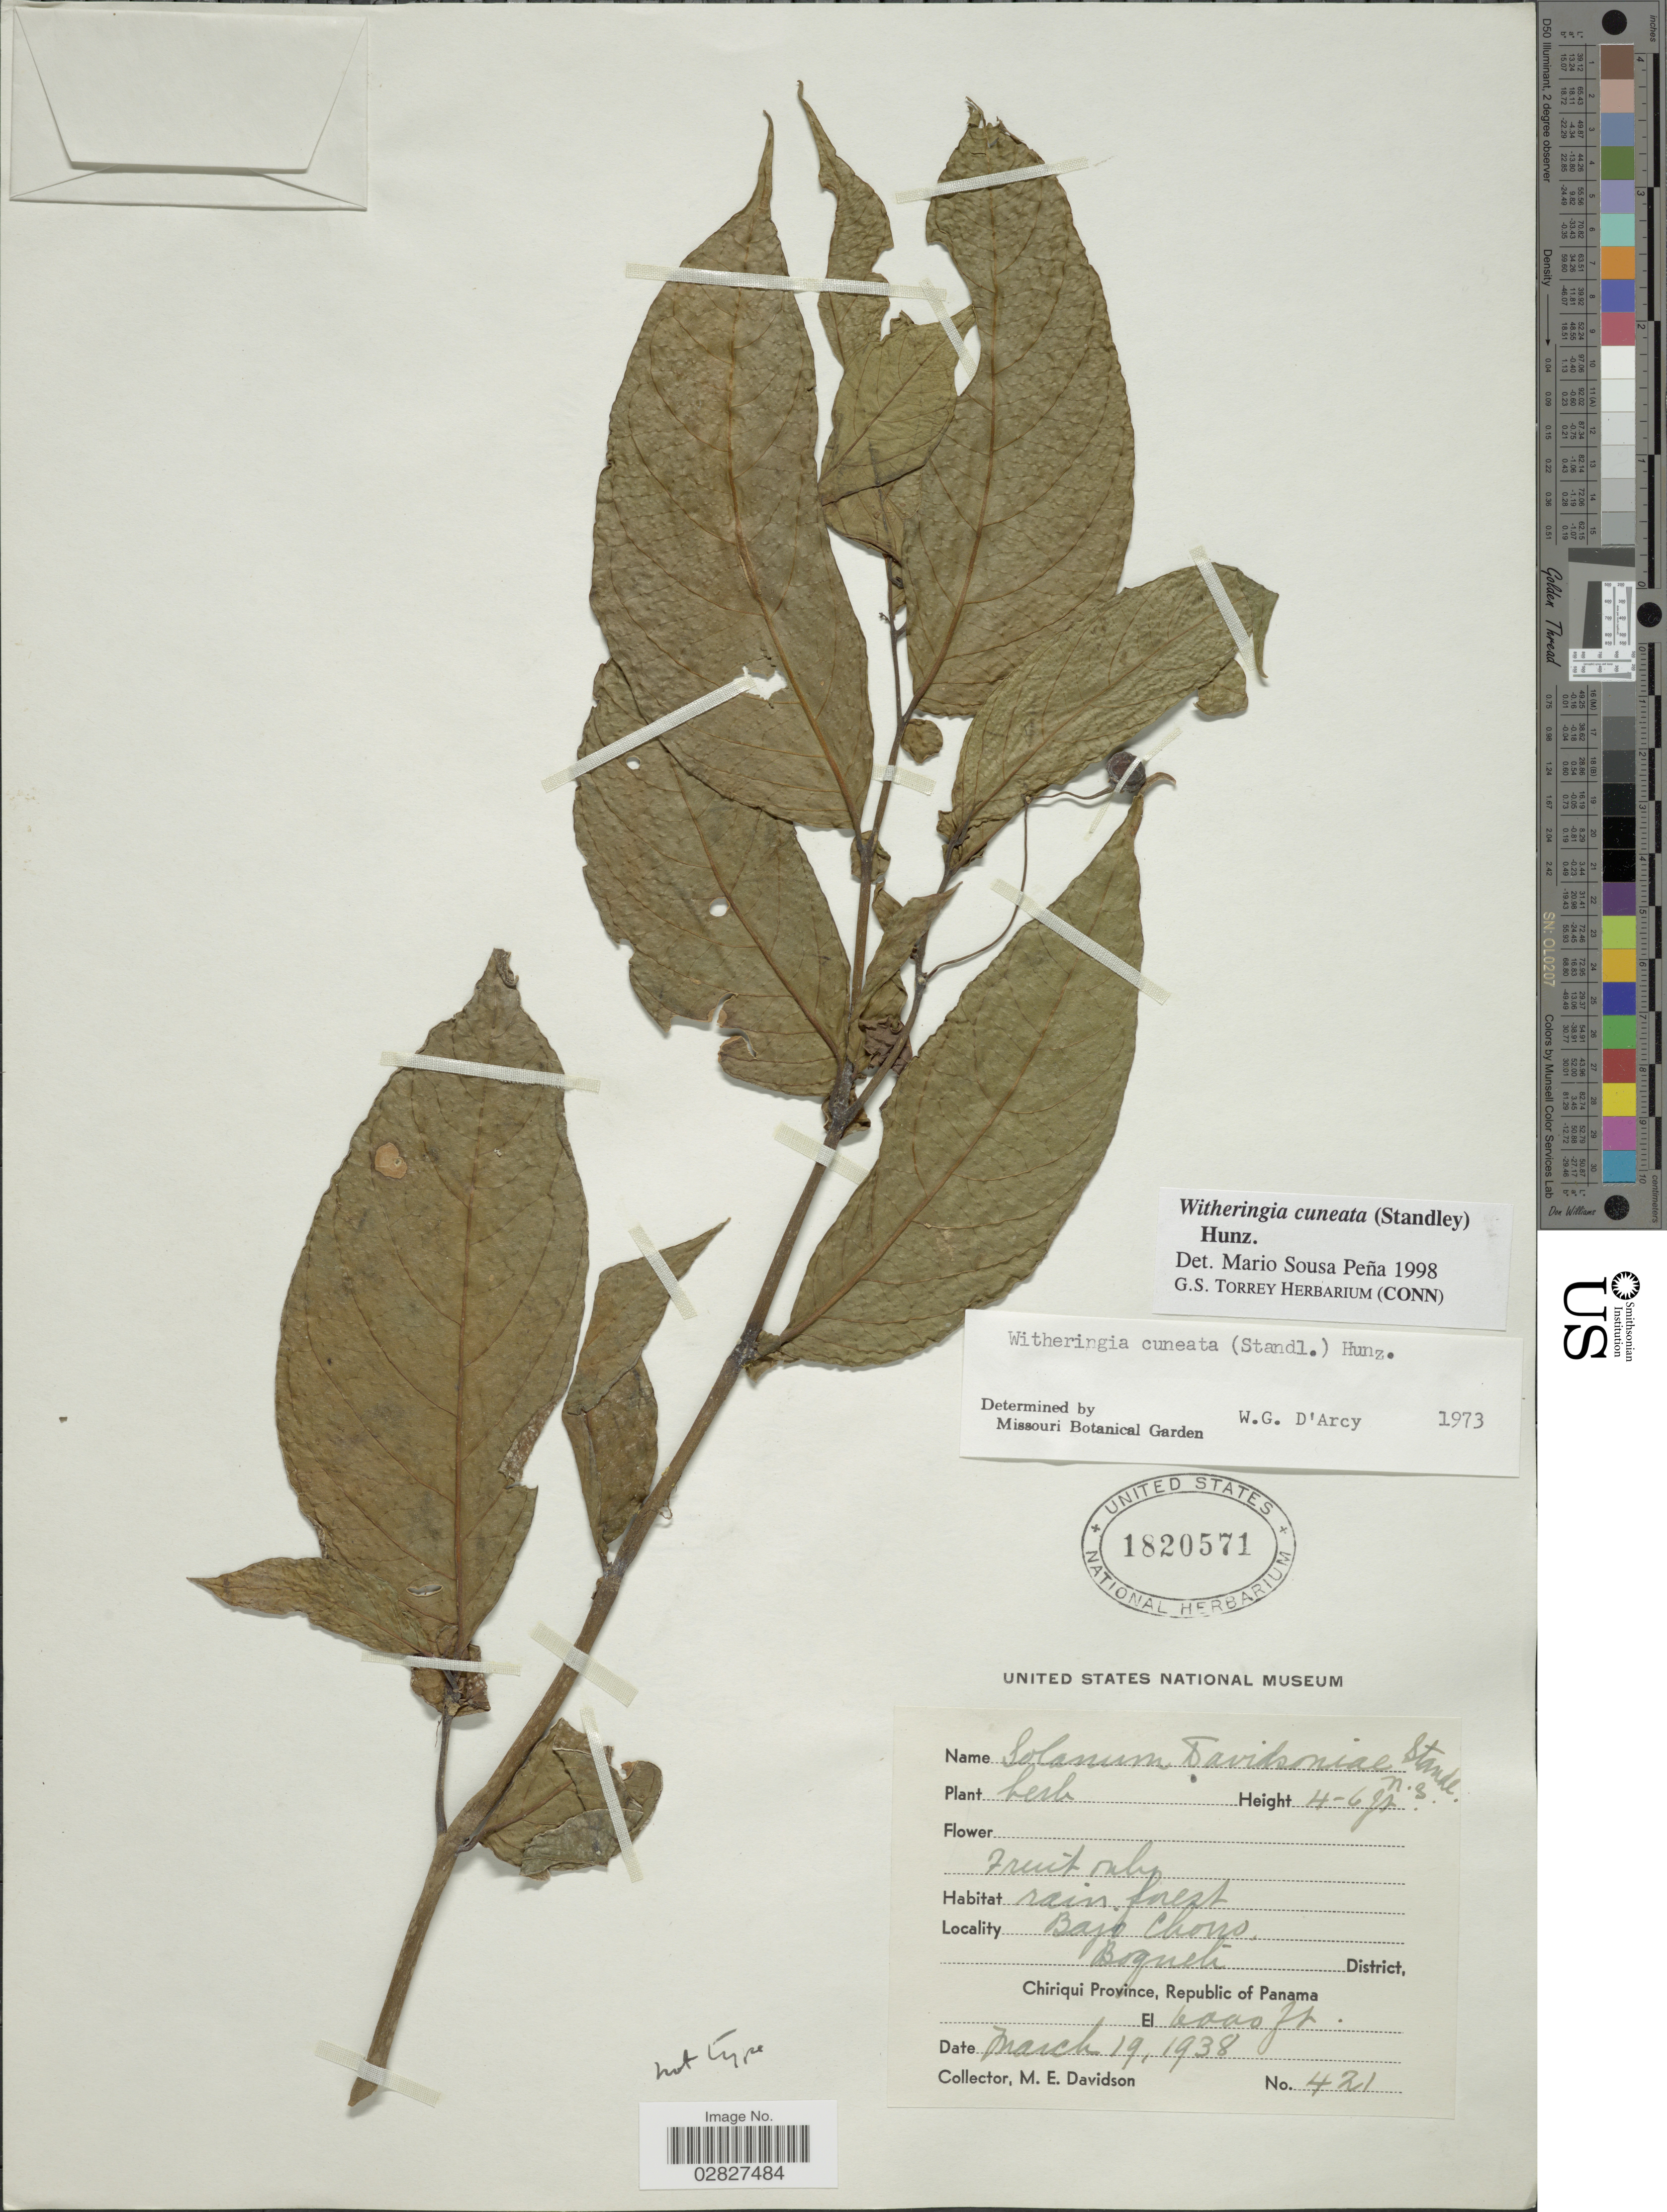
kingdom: Plantae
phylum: Tracheophyta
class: Magnoliopsida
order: Solanales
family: Solanaceae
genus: Witheringia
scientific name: Witheringia cuneata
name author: (Standl.) Hunz.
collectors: M. E. Davidson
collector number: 421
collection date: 1938-03-19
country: Panama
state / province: Chiriqui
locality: Bajo Chorro, Boquete District.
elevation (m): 1829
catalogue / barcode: US 1820571